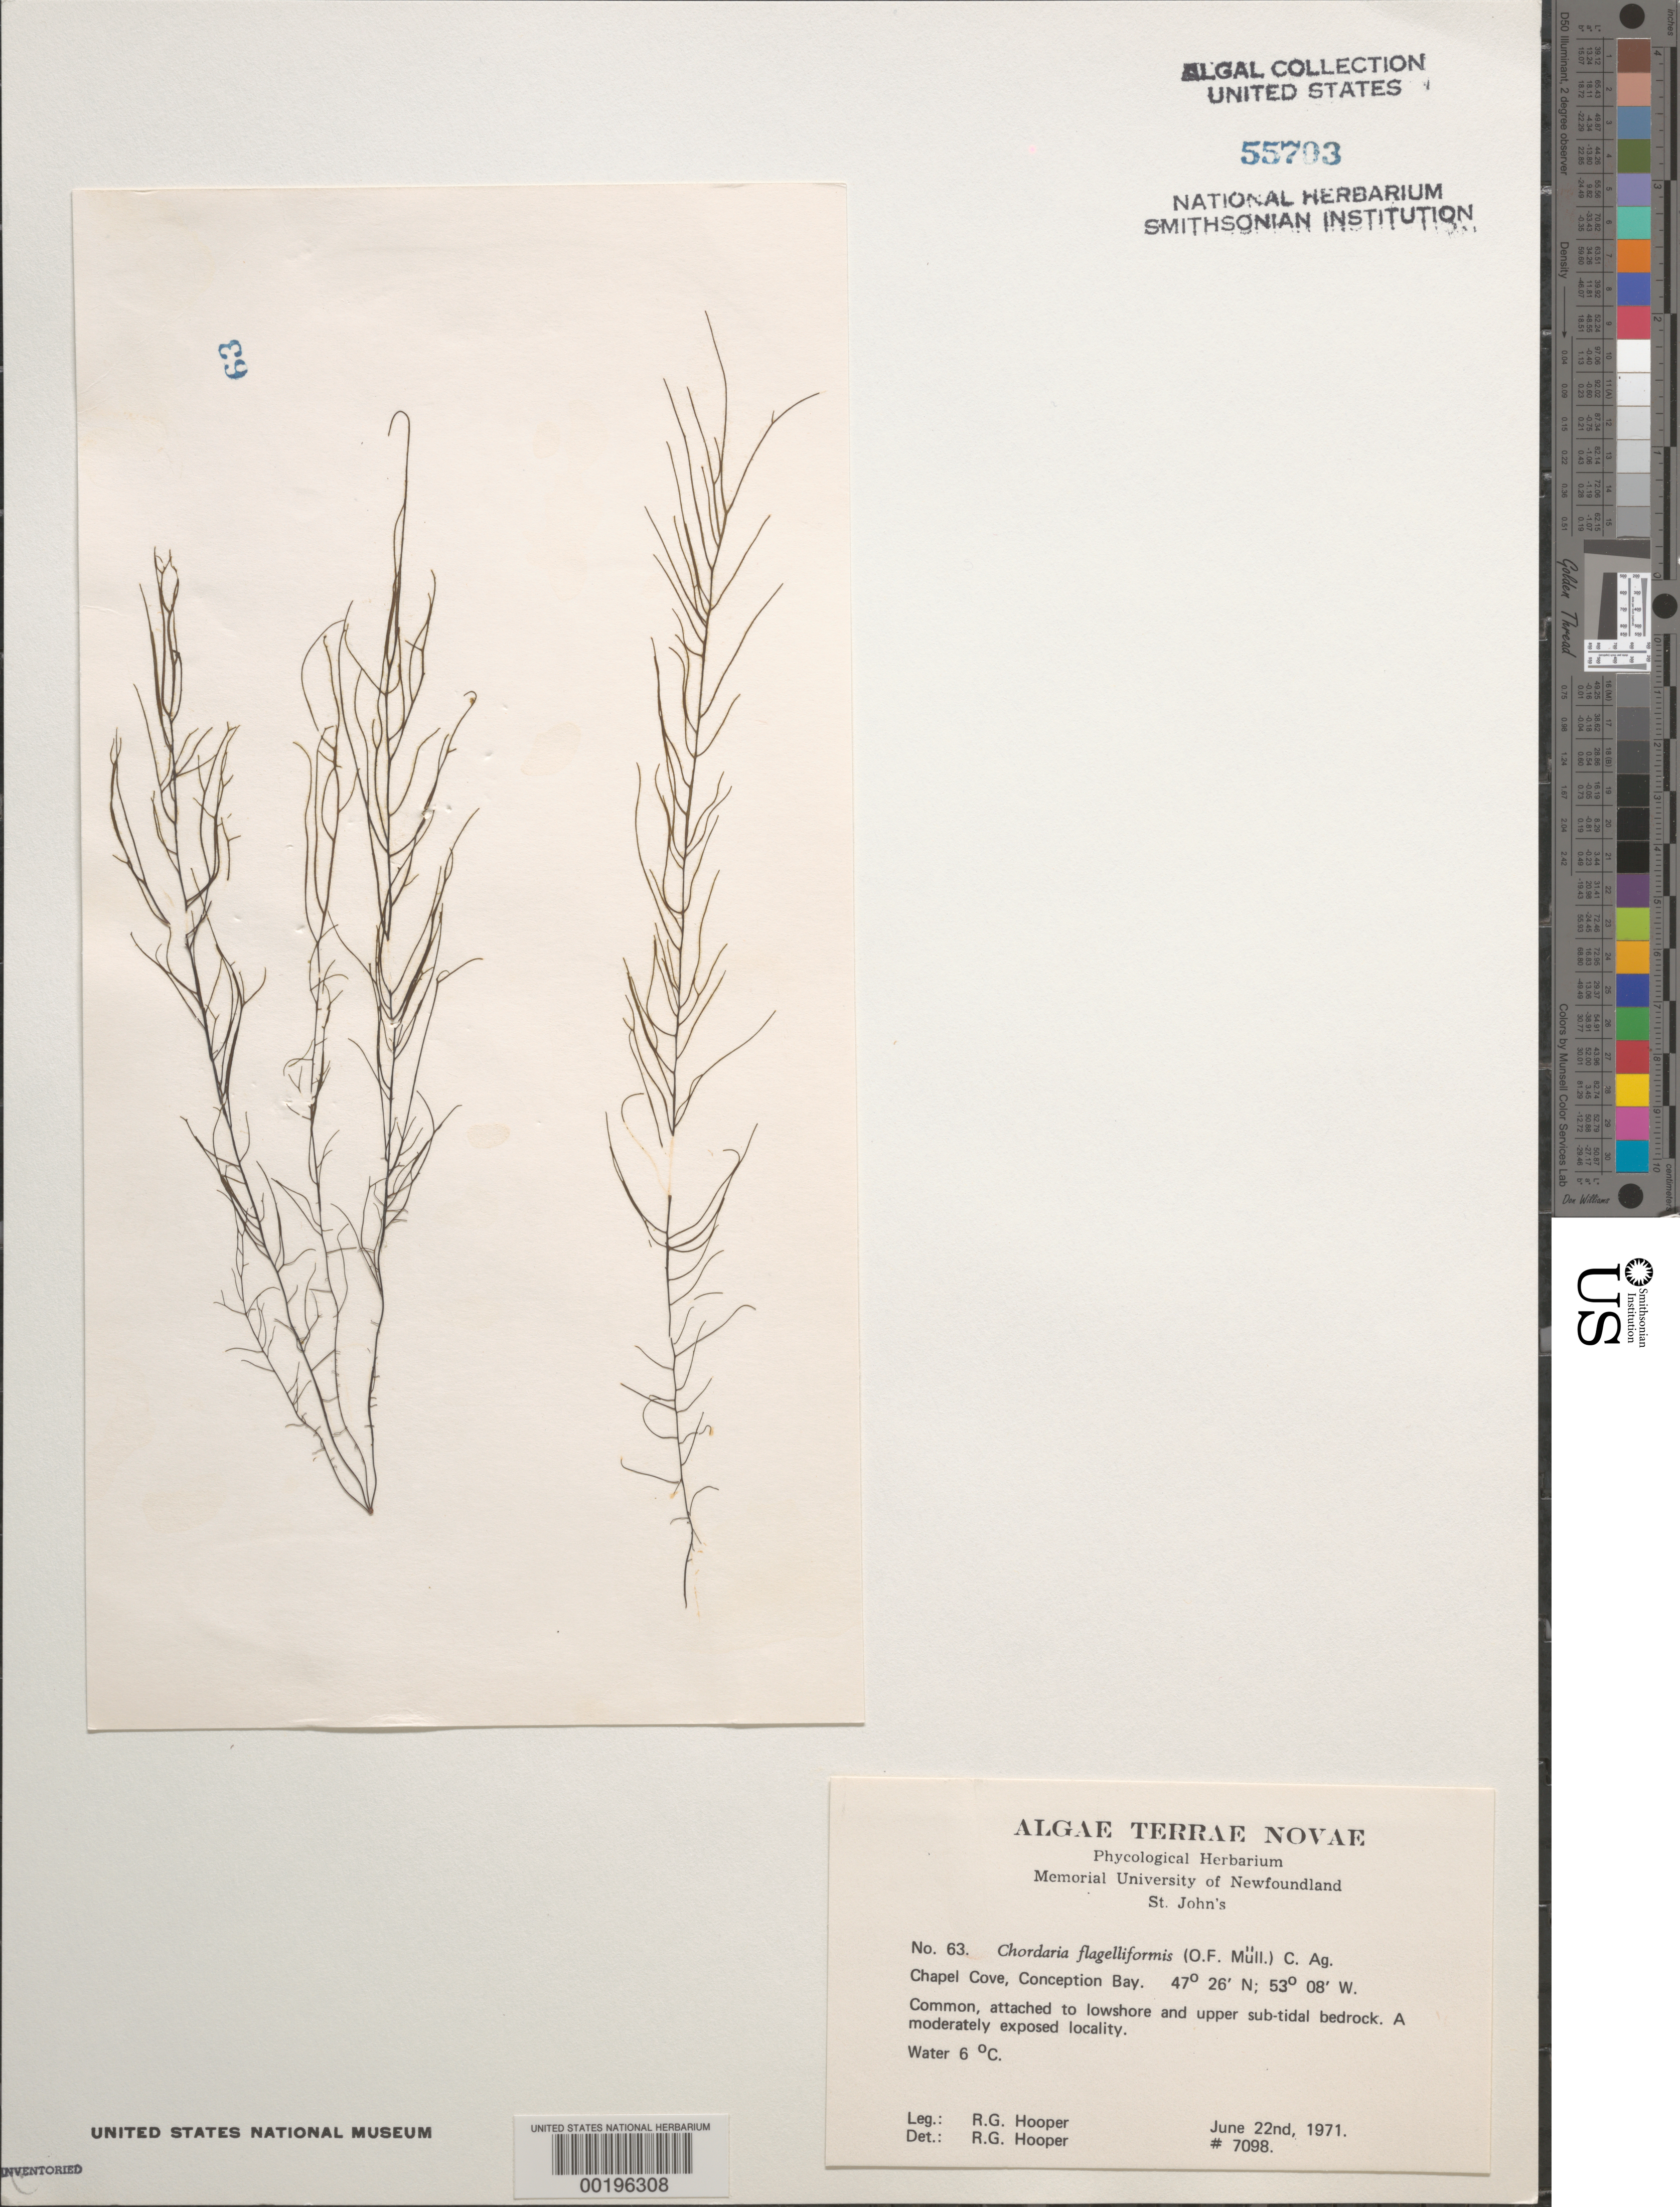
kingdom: Chromista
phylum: Ochrophyta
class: Phaeophyceae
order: Ectocarpales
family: Chordariaceae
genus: Chordaria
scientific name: Chordaria flagelliformis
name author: (Hudson) Grev.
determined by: Hooper, R. G.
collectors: R. G. Hooper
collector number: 7098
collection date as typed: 22 Jun 1971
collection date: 1971-06-22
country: Canada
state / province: Newfoundland and Labrador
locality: Chapel Cove, Conception Bay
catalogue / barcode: US 55703